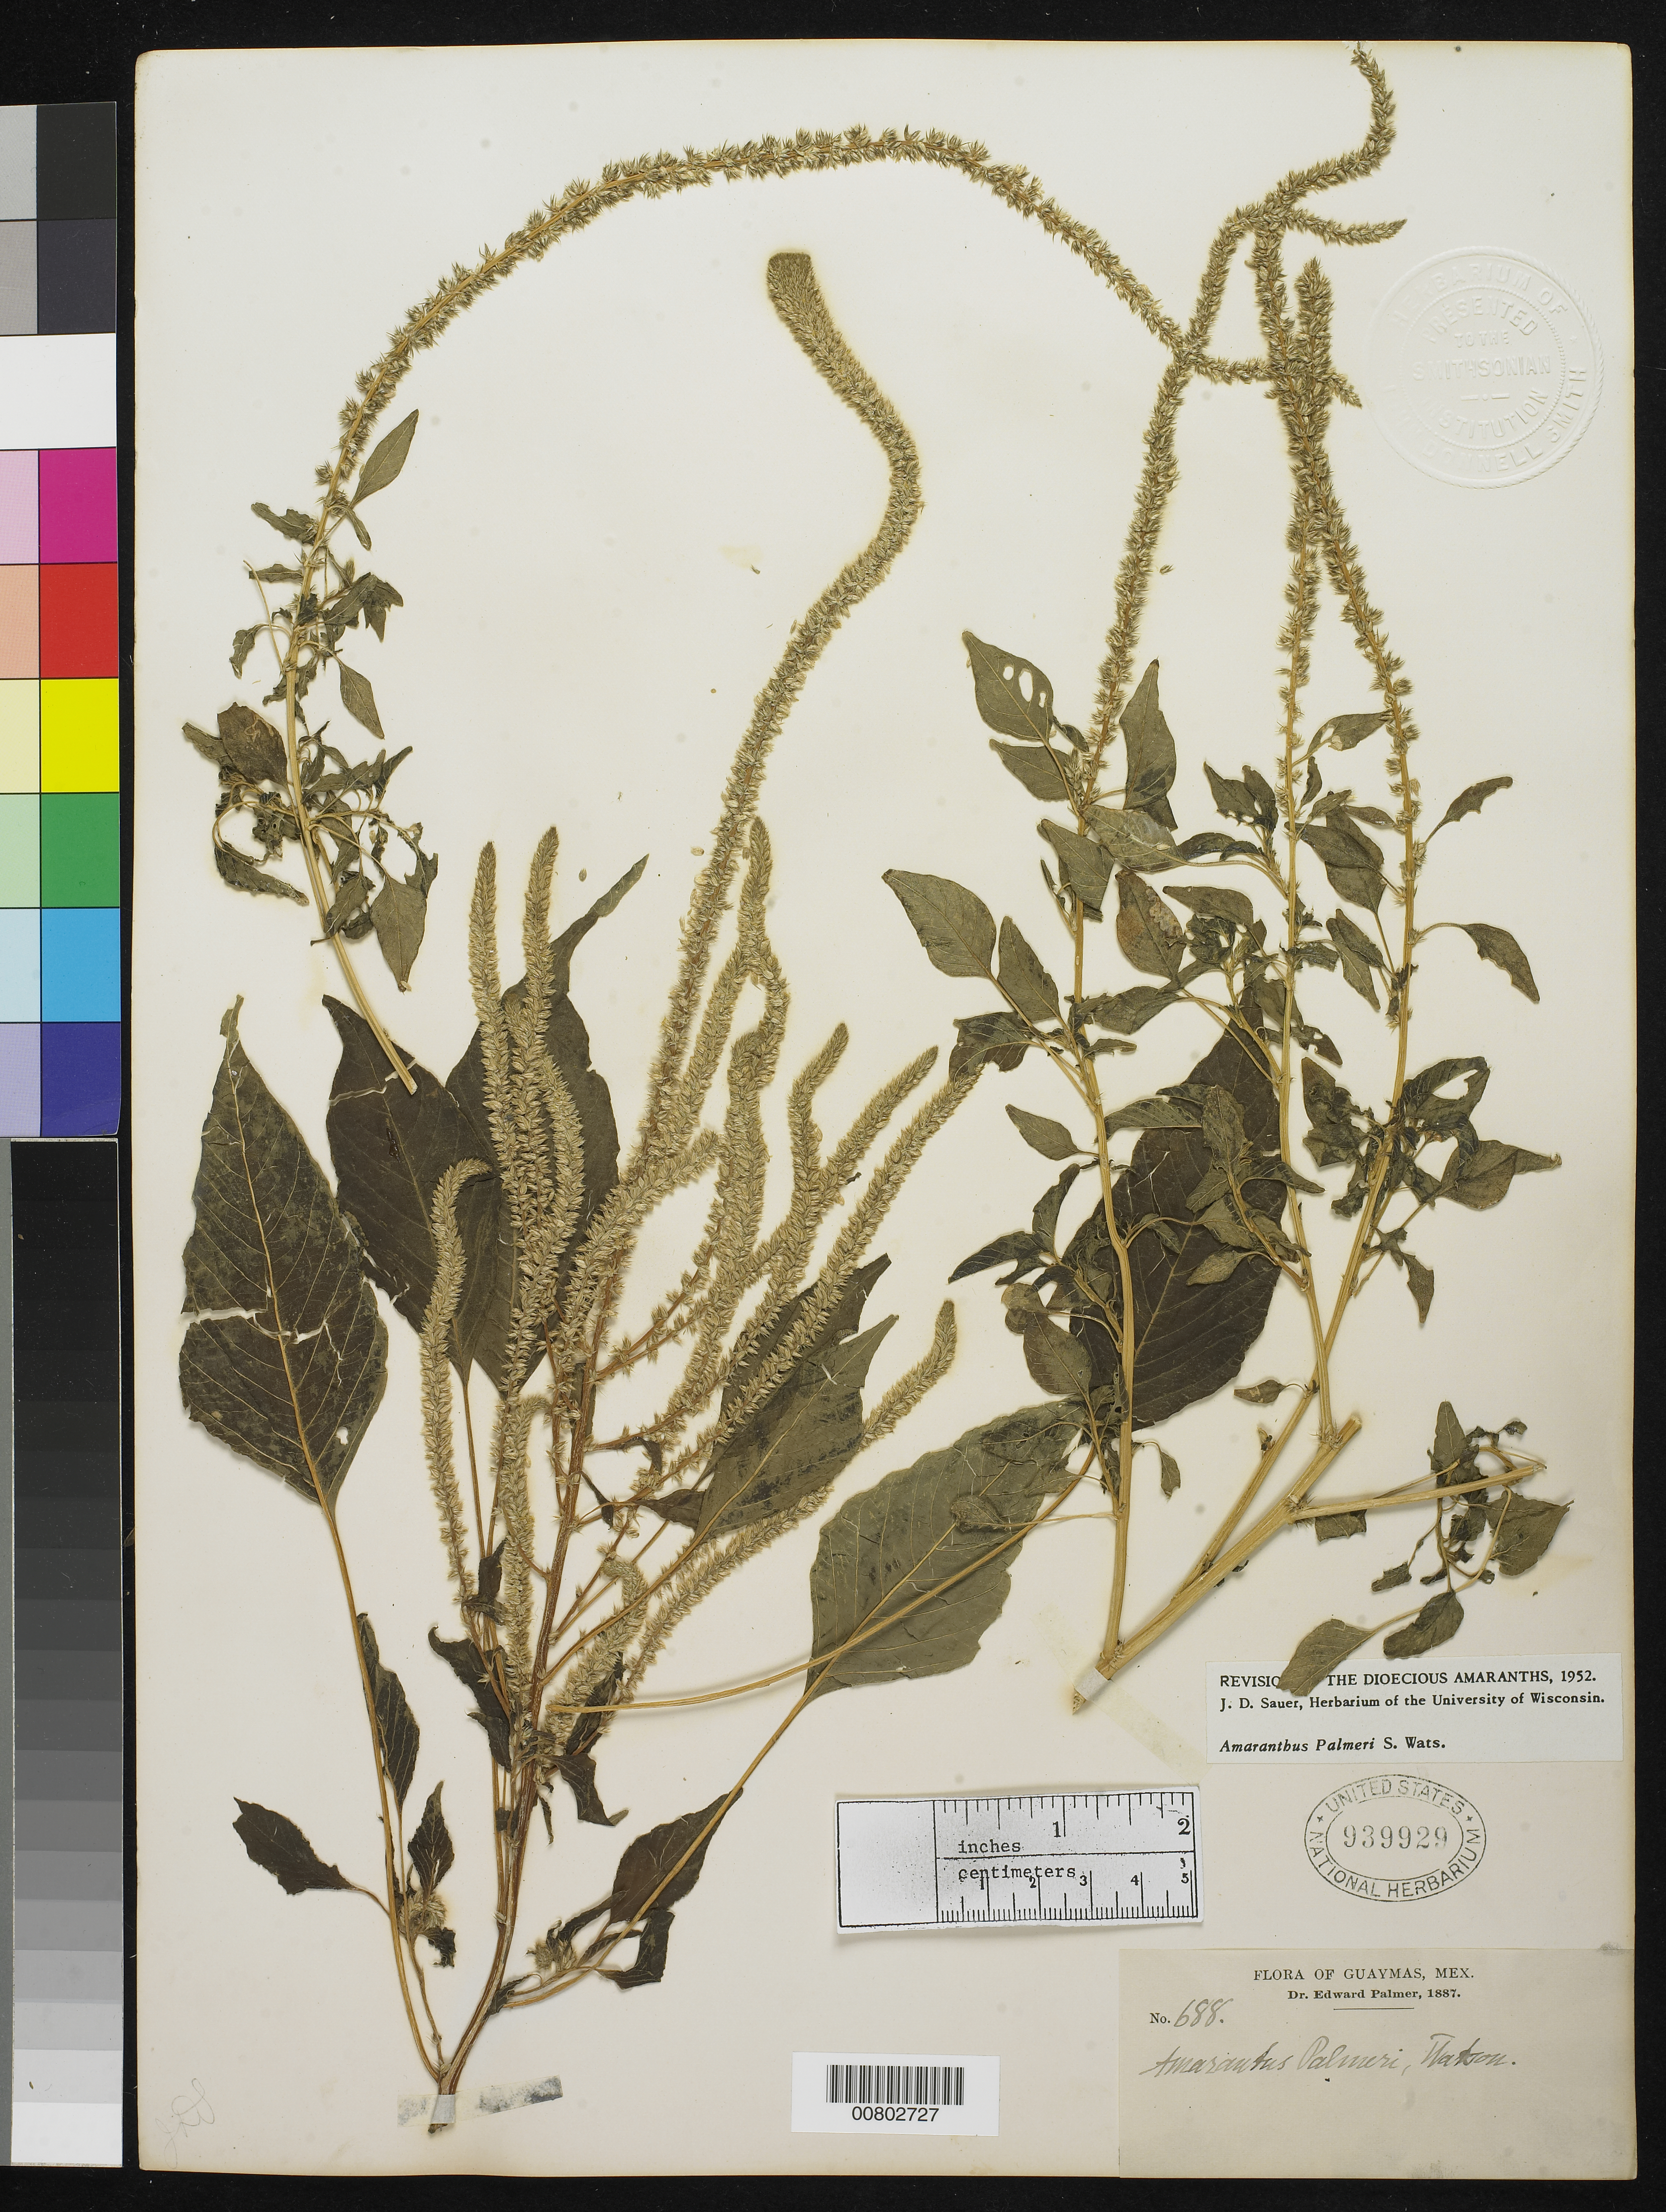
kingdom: Plantae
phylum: Tracheophyta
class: Magnoliopsida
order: Caryophyllales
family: Amaranthaceae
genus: Amaranthus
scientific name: Amaranthus palmeri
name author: S. Watson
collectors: E. Palmer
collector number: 688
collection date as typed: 1887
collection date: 1887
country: Mexico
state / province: Sonora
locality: Guaymas, Sonora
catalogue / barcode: US 939929